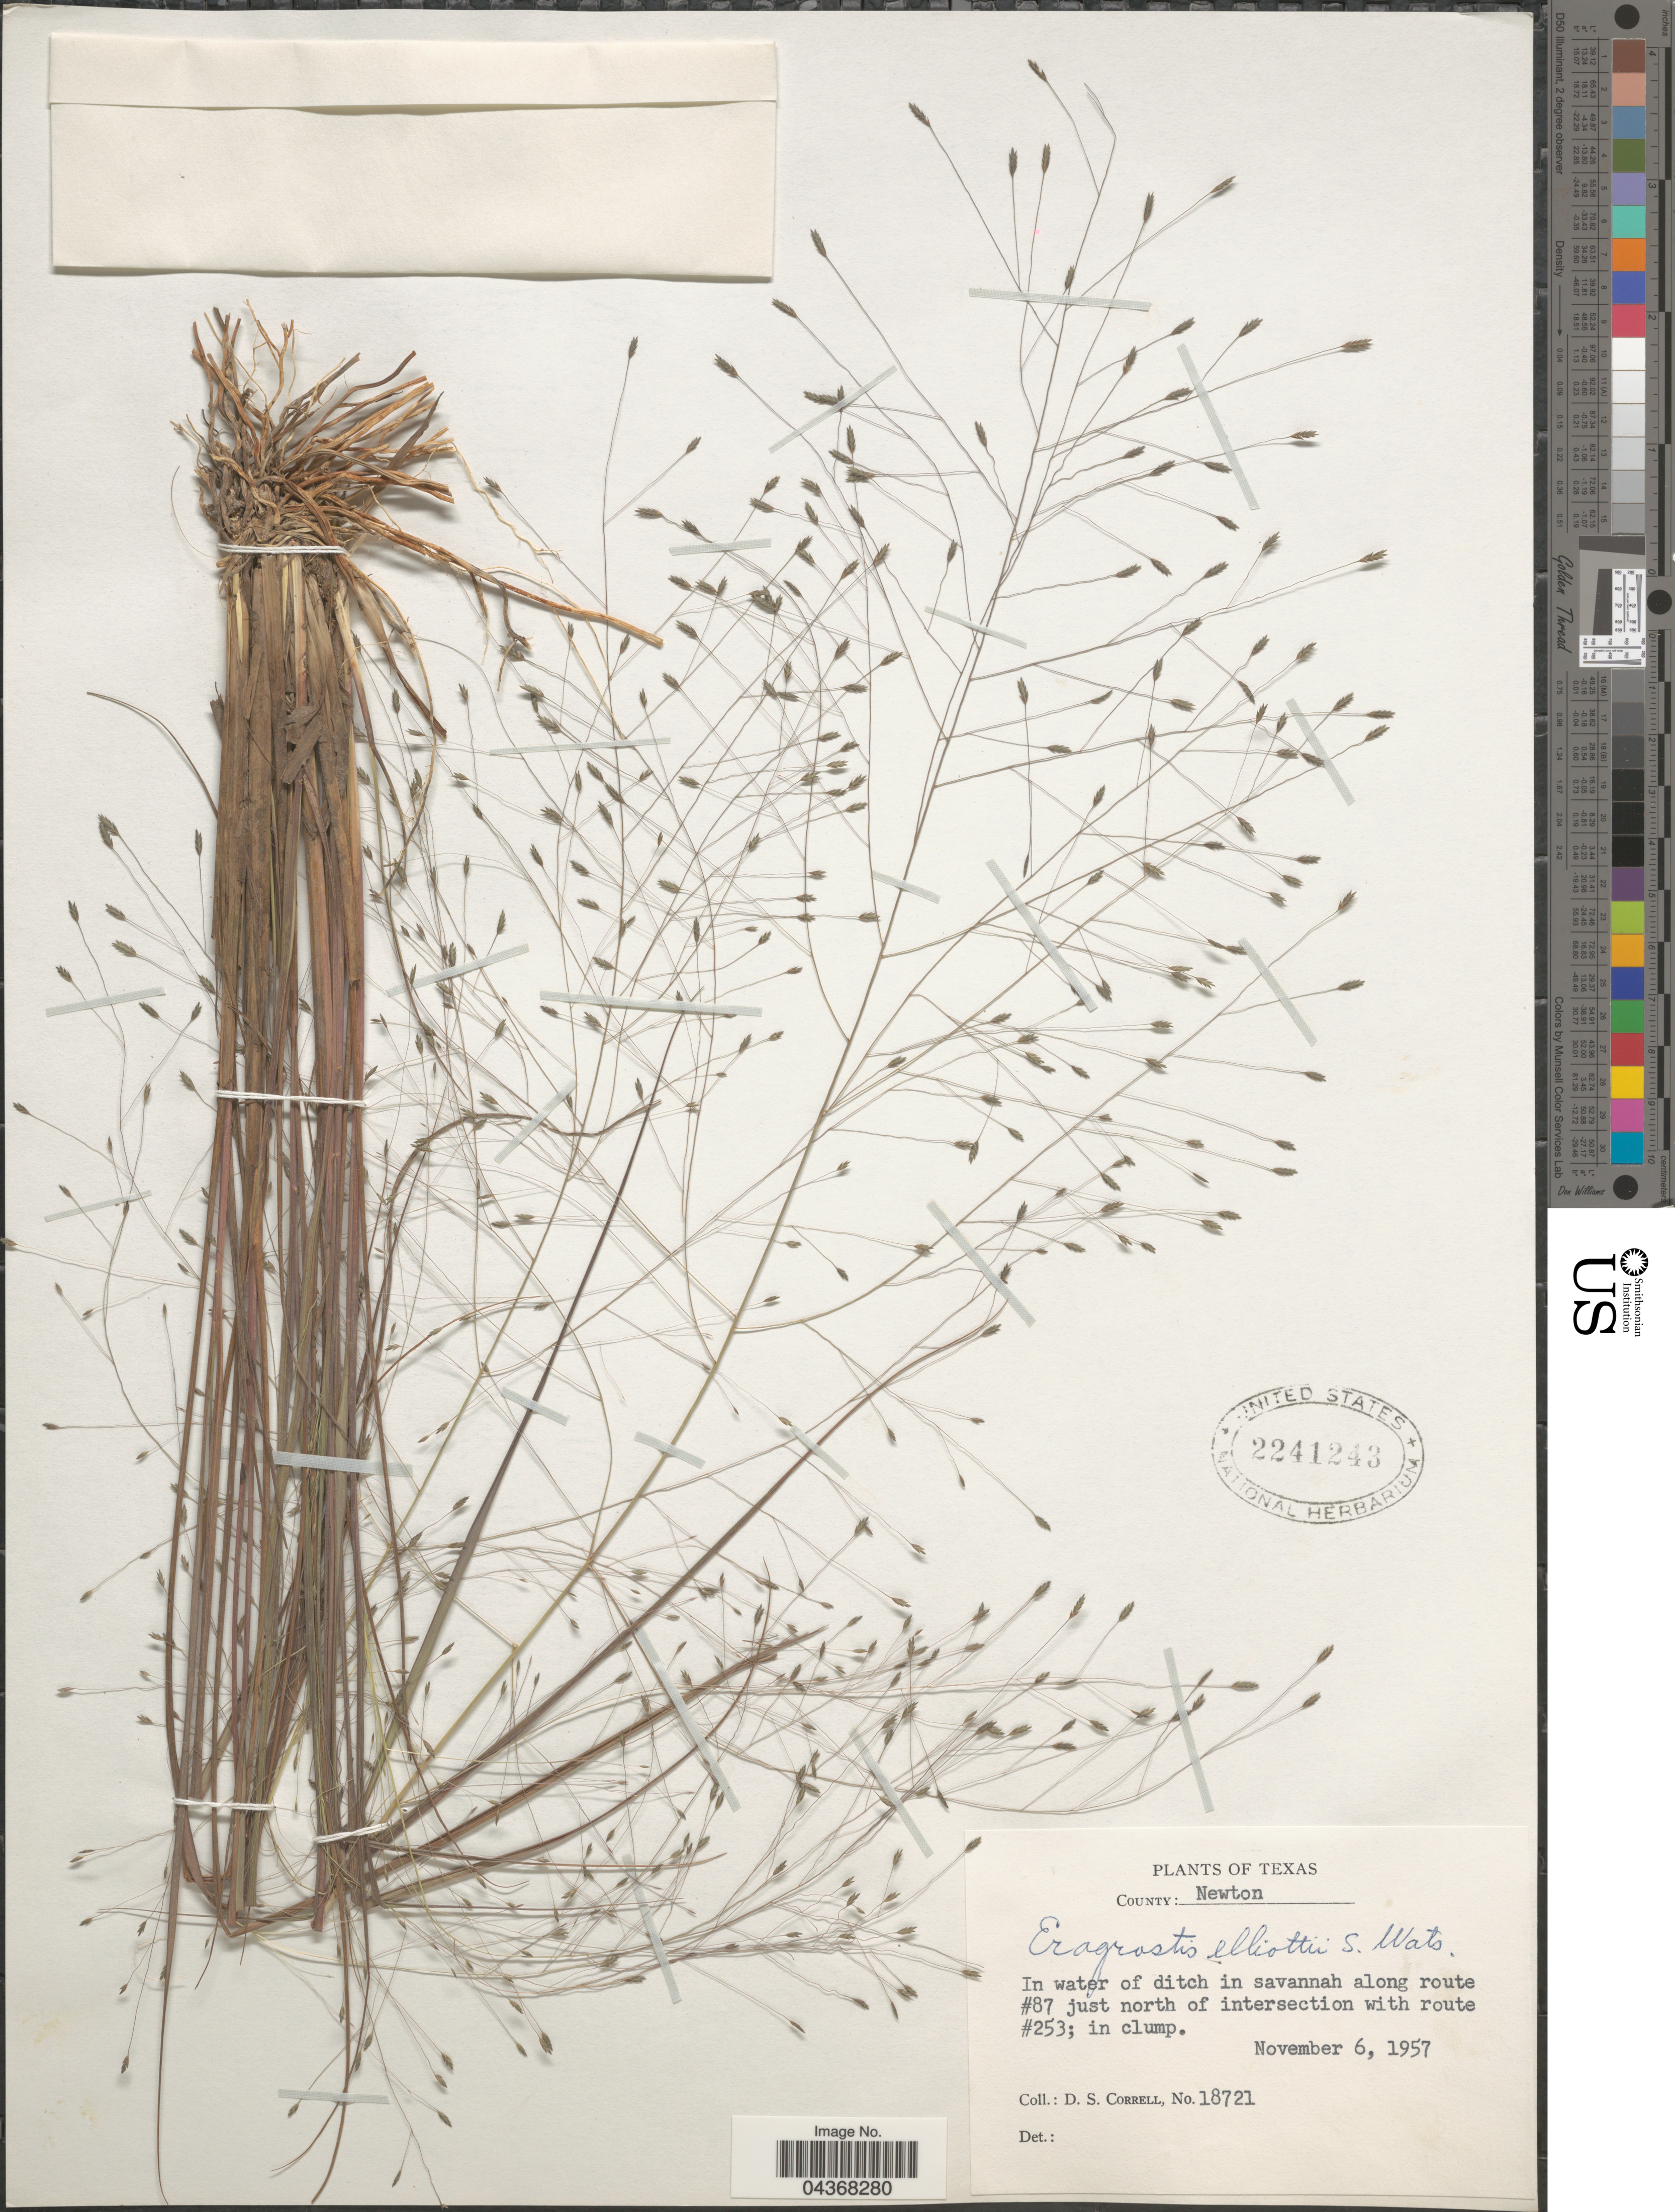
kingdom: Plantae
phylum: Tracheophyta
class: Liliopsida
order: Poales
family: Poaceae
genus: Eragrostis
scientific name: Eragrostis elliottii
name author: S. Watson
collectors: D. S. Correll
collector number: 18721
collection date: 1957-11-06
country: United States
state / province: Texas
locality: County: Newton. In water of ditch in savannah along route #87 just north of intersection with route #253.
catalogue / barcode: US 2241243